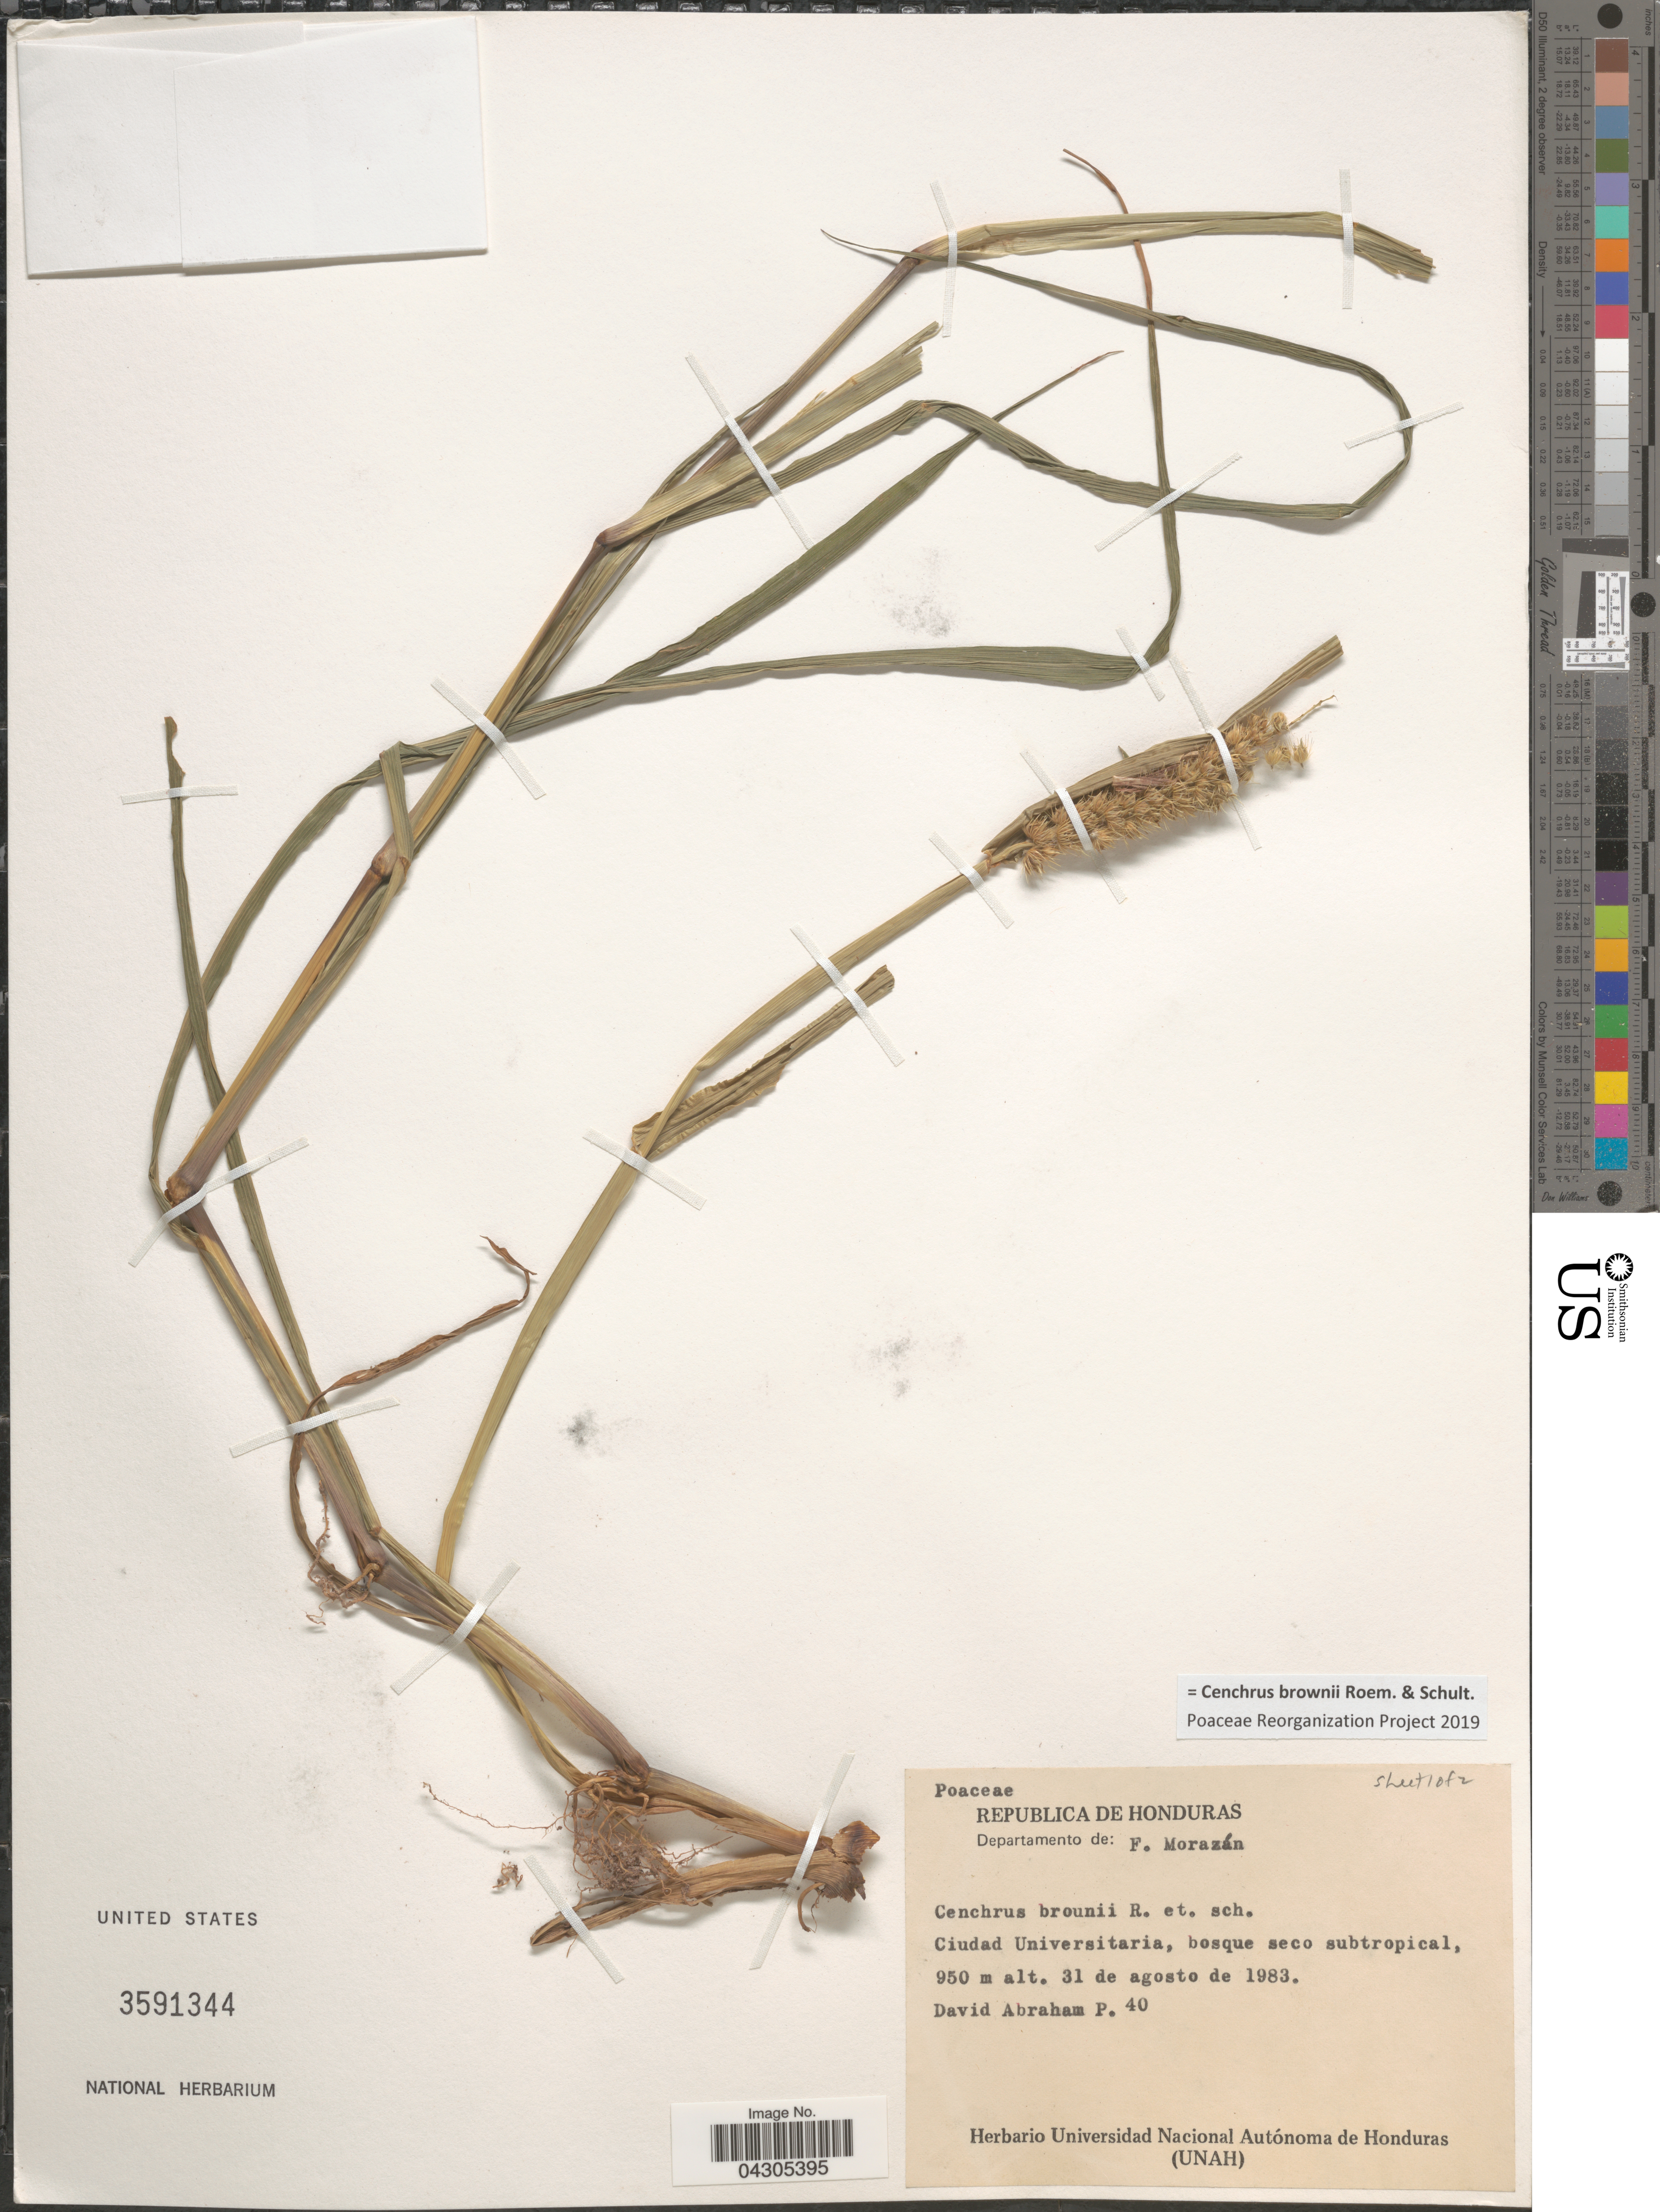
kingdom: Plantae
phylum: Tracheophyta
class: Liliopsida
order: Poales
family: Poaceae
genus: Cenchrus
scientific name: Cenchrus brownii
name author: Roem. & Schult.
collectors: D. Abraham P.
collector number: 40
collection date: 1983-08-31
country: Honduras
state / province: Fco. Morazán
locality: Republica de Honduras. Departamento de: Frco. Morazán. Ciudad Universitaria.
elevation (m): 950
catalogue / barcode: US 3591344